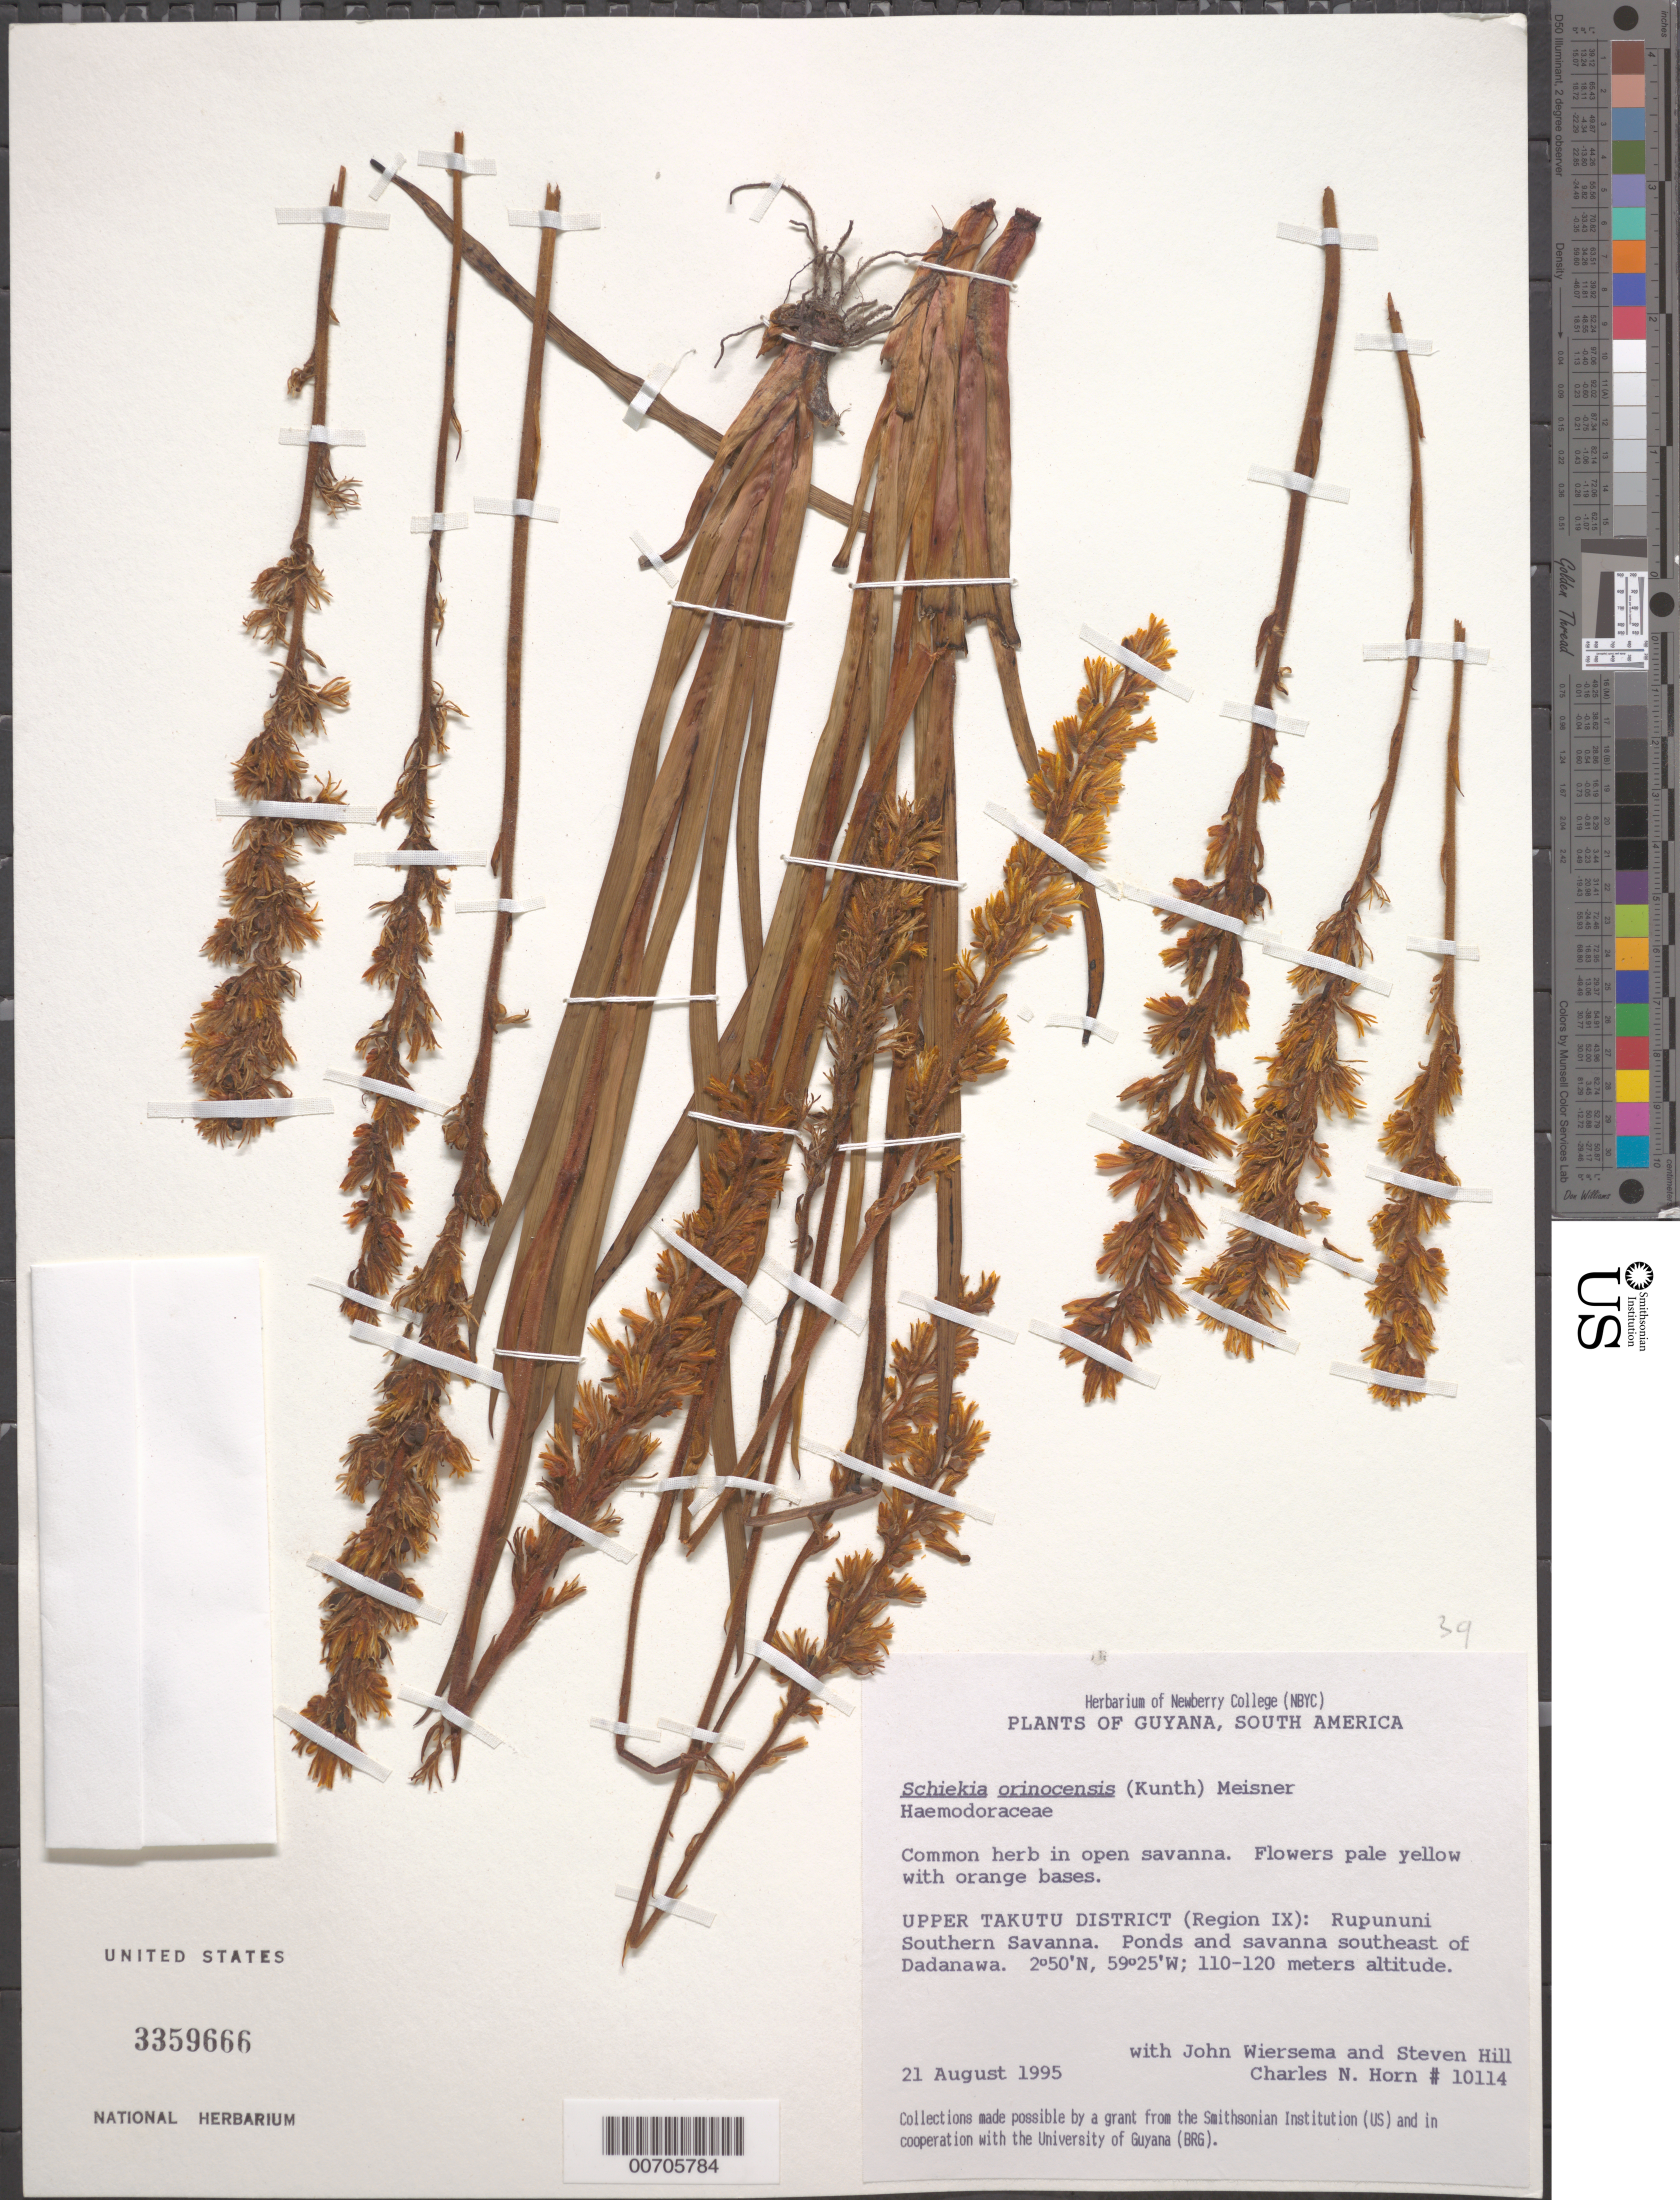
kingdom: Plantae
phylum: Tracheophyta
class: Liliopsida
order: Commelinales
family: Haemodoraceae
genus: Schiekia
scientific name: Schiekia orinocensis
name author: (Kunth) Meisn.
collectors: C. N. Horn, J. H. Wiersema & S. Hill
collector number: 10114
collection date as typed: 21-Aug-95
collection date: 1995-08-21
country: Guyana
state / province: U. Takutu-U. Essequibo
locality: Rupununi Southern Savanna, SE of Dadanawa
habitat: Open savanna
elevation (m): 110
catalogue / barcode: US 3359666